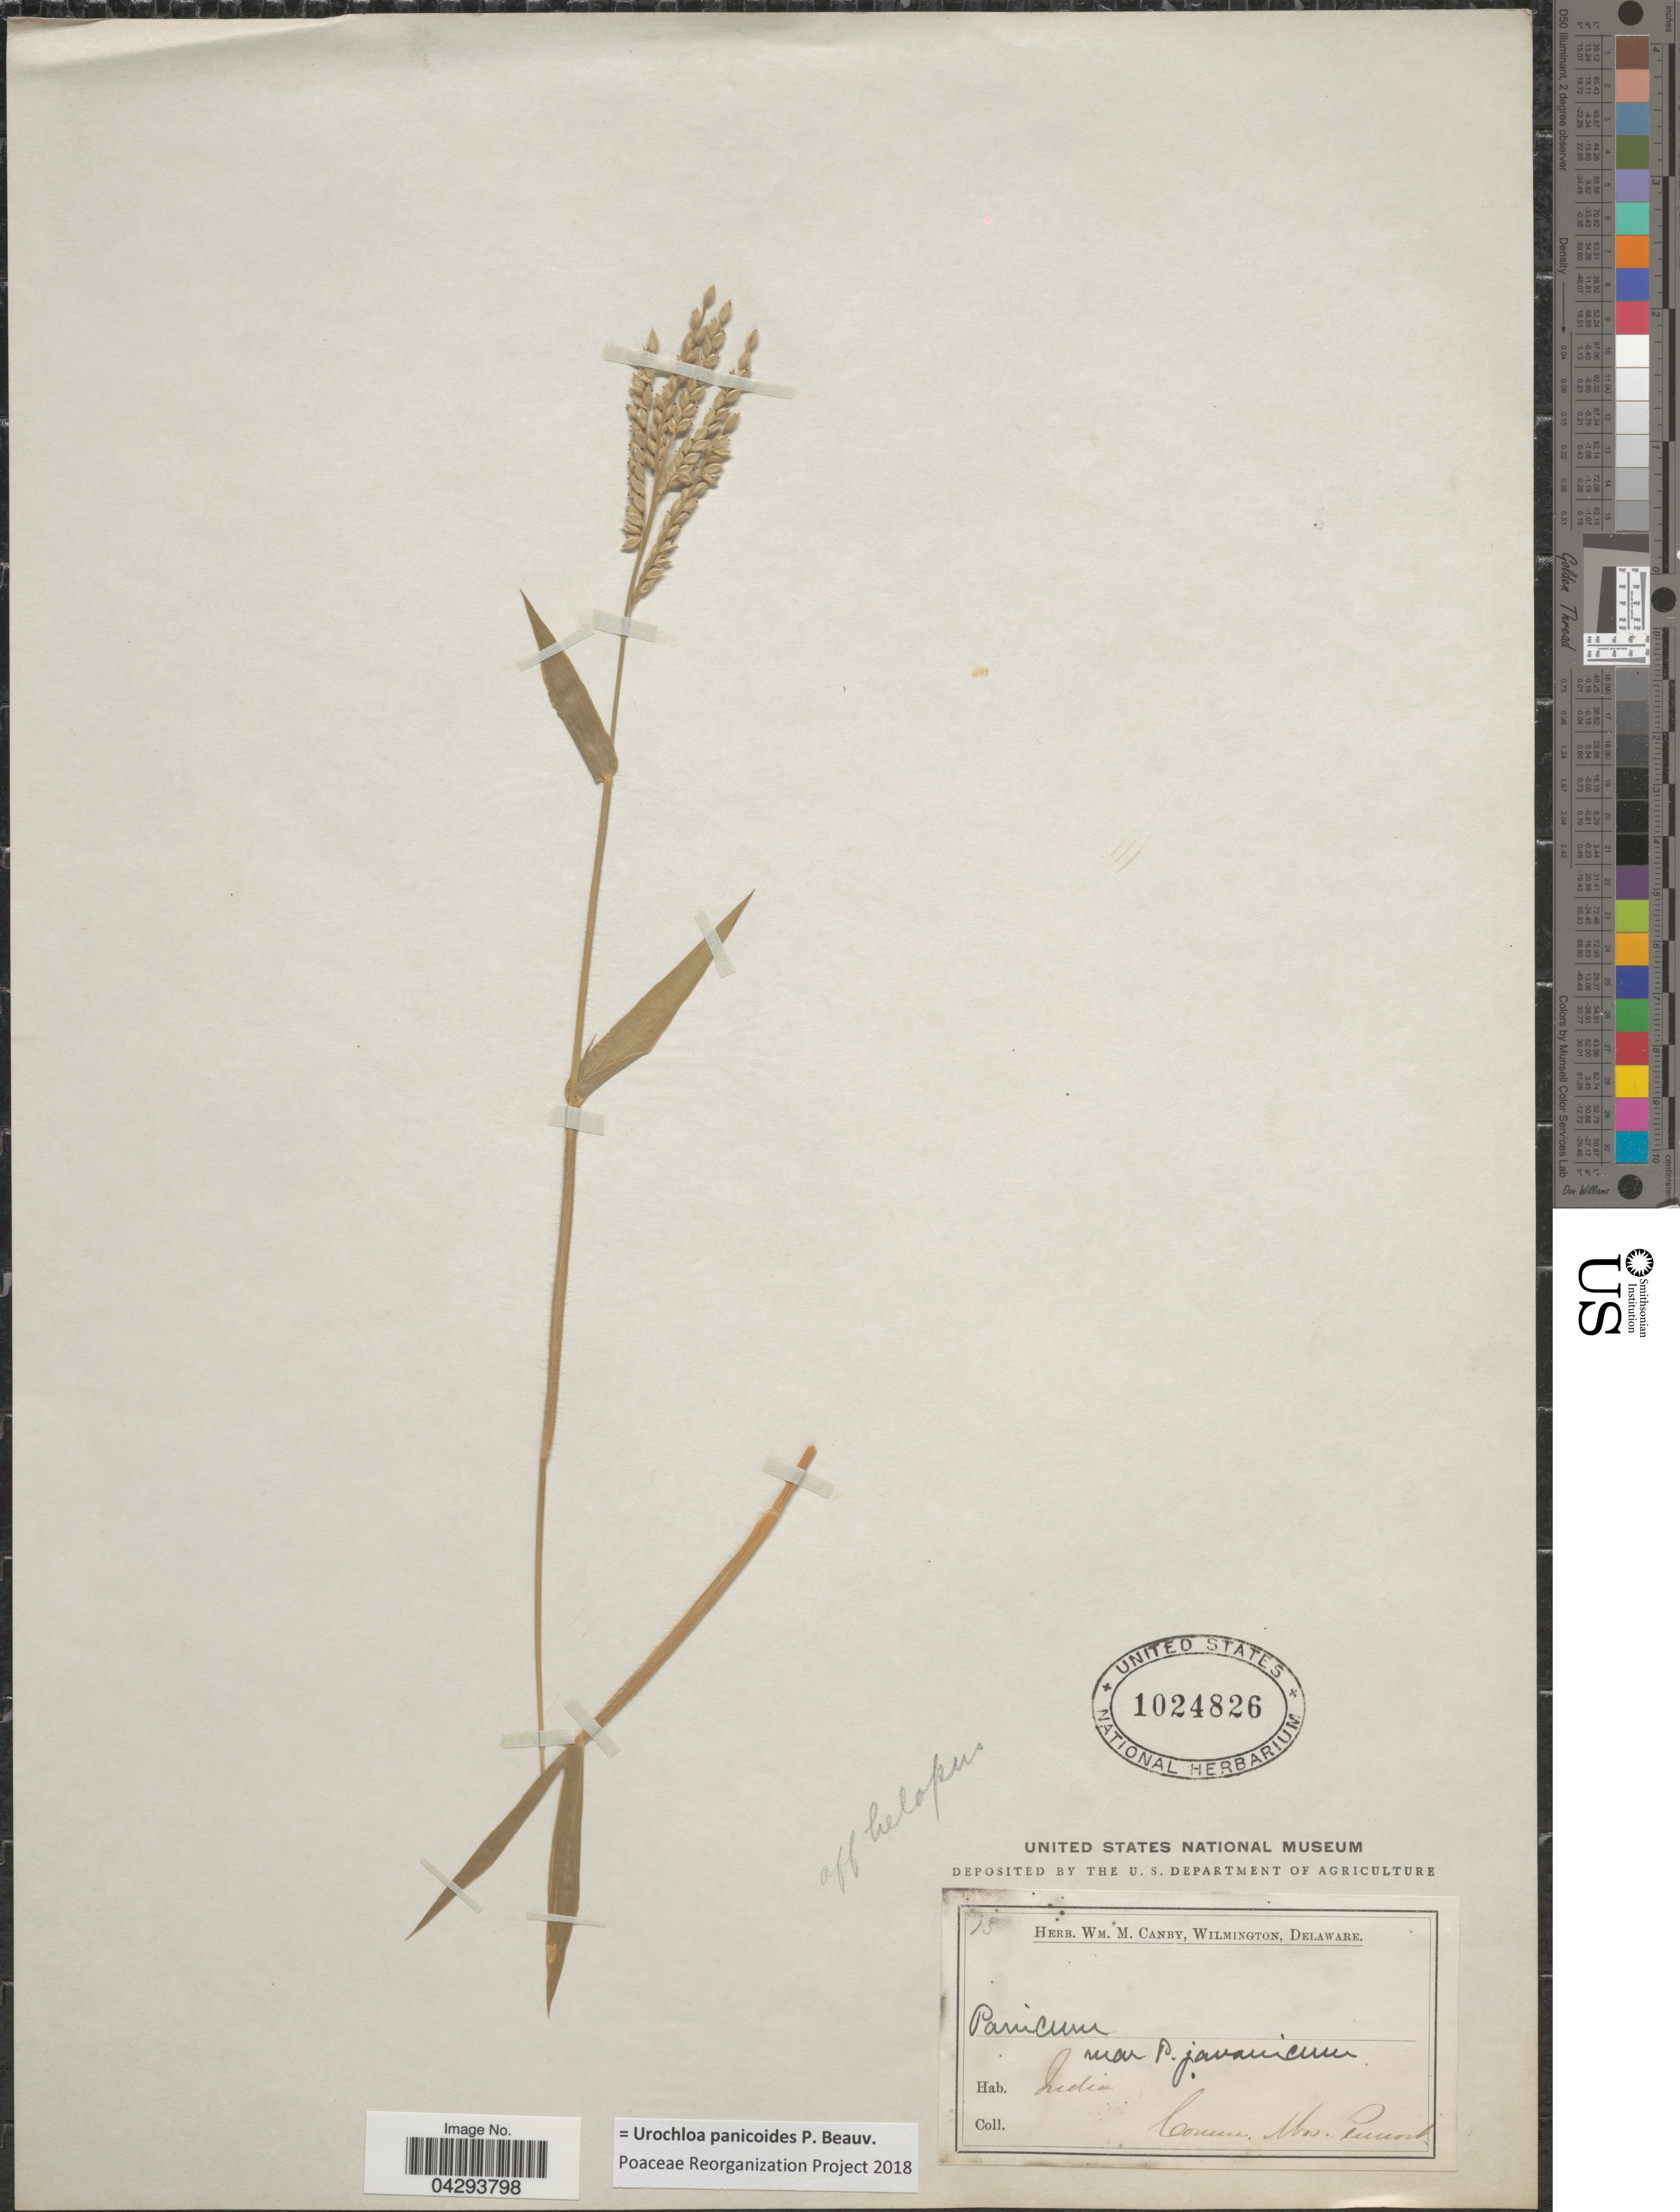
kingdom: Plantae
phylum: Tracheophyta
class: Liliopsida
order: Poales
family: Poaceae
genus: Urochloa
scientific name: Urochloa panicoides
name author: P. Beauv.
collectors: ex herb. W.M. Canby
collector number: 13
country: India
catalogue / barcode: US 1024826